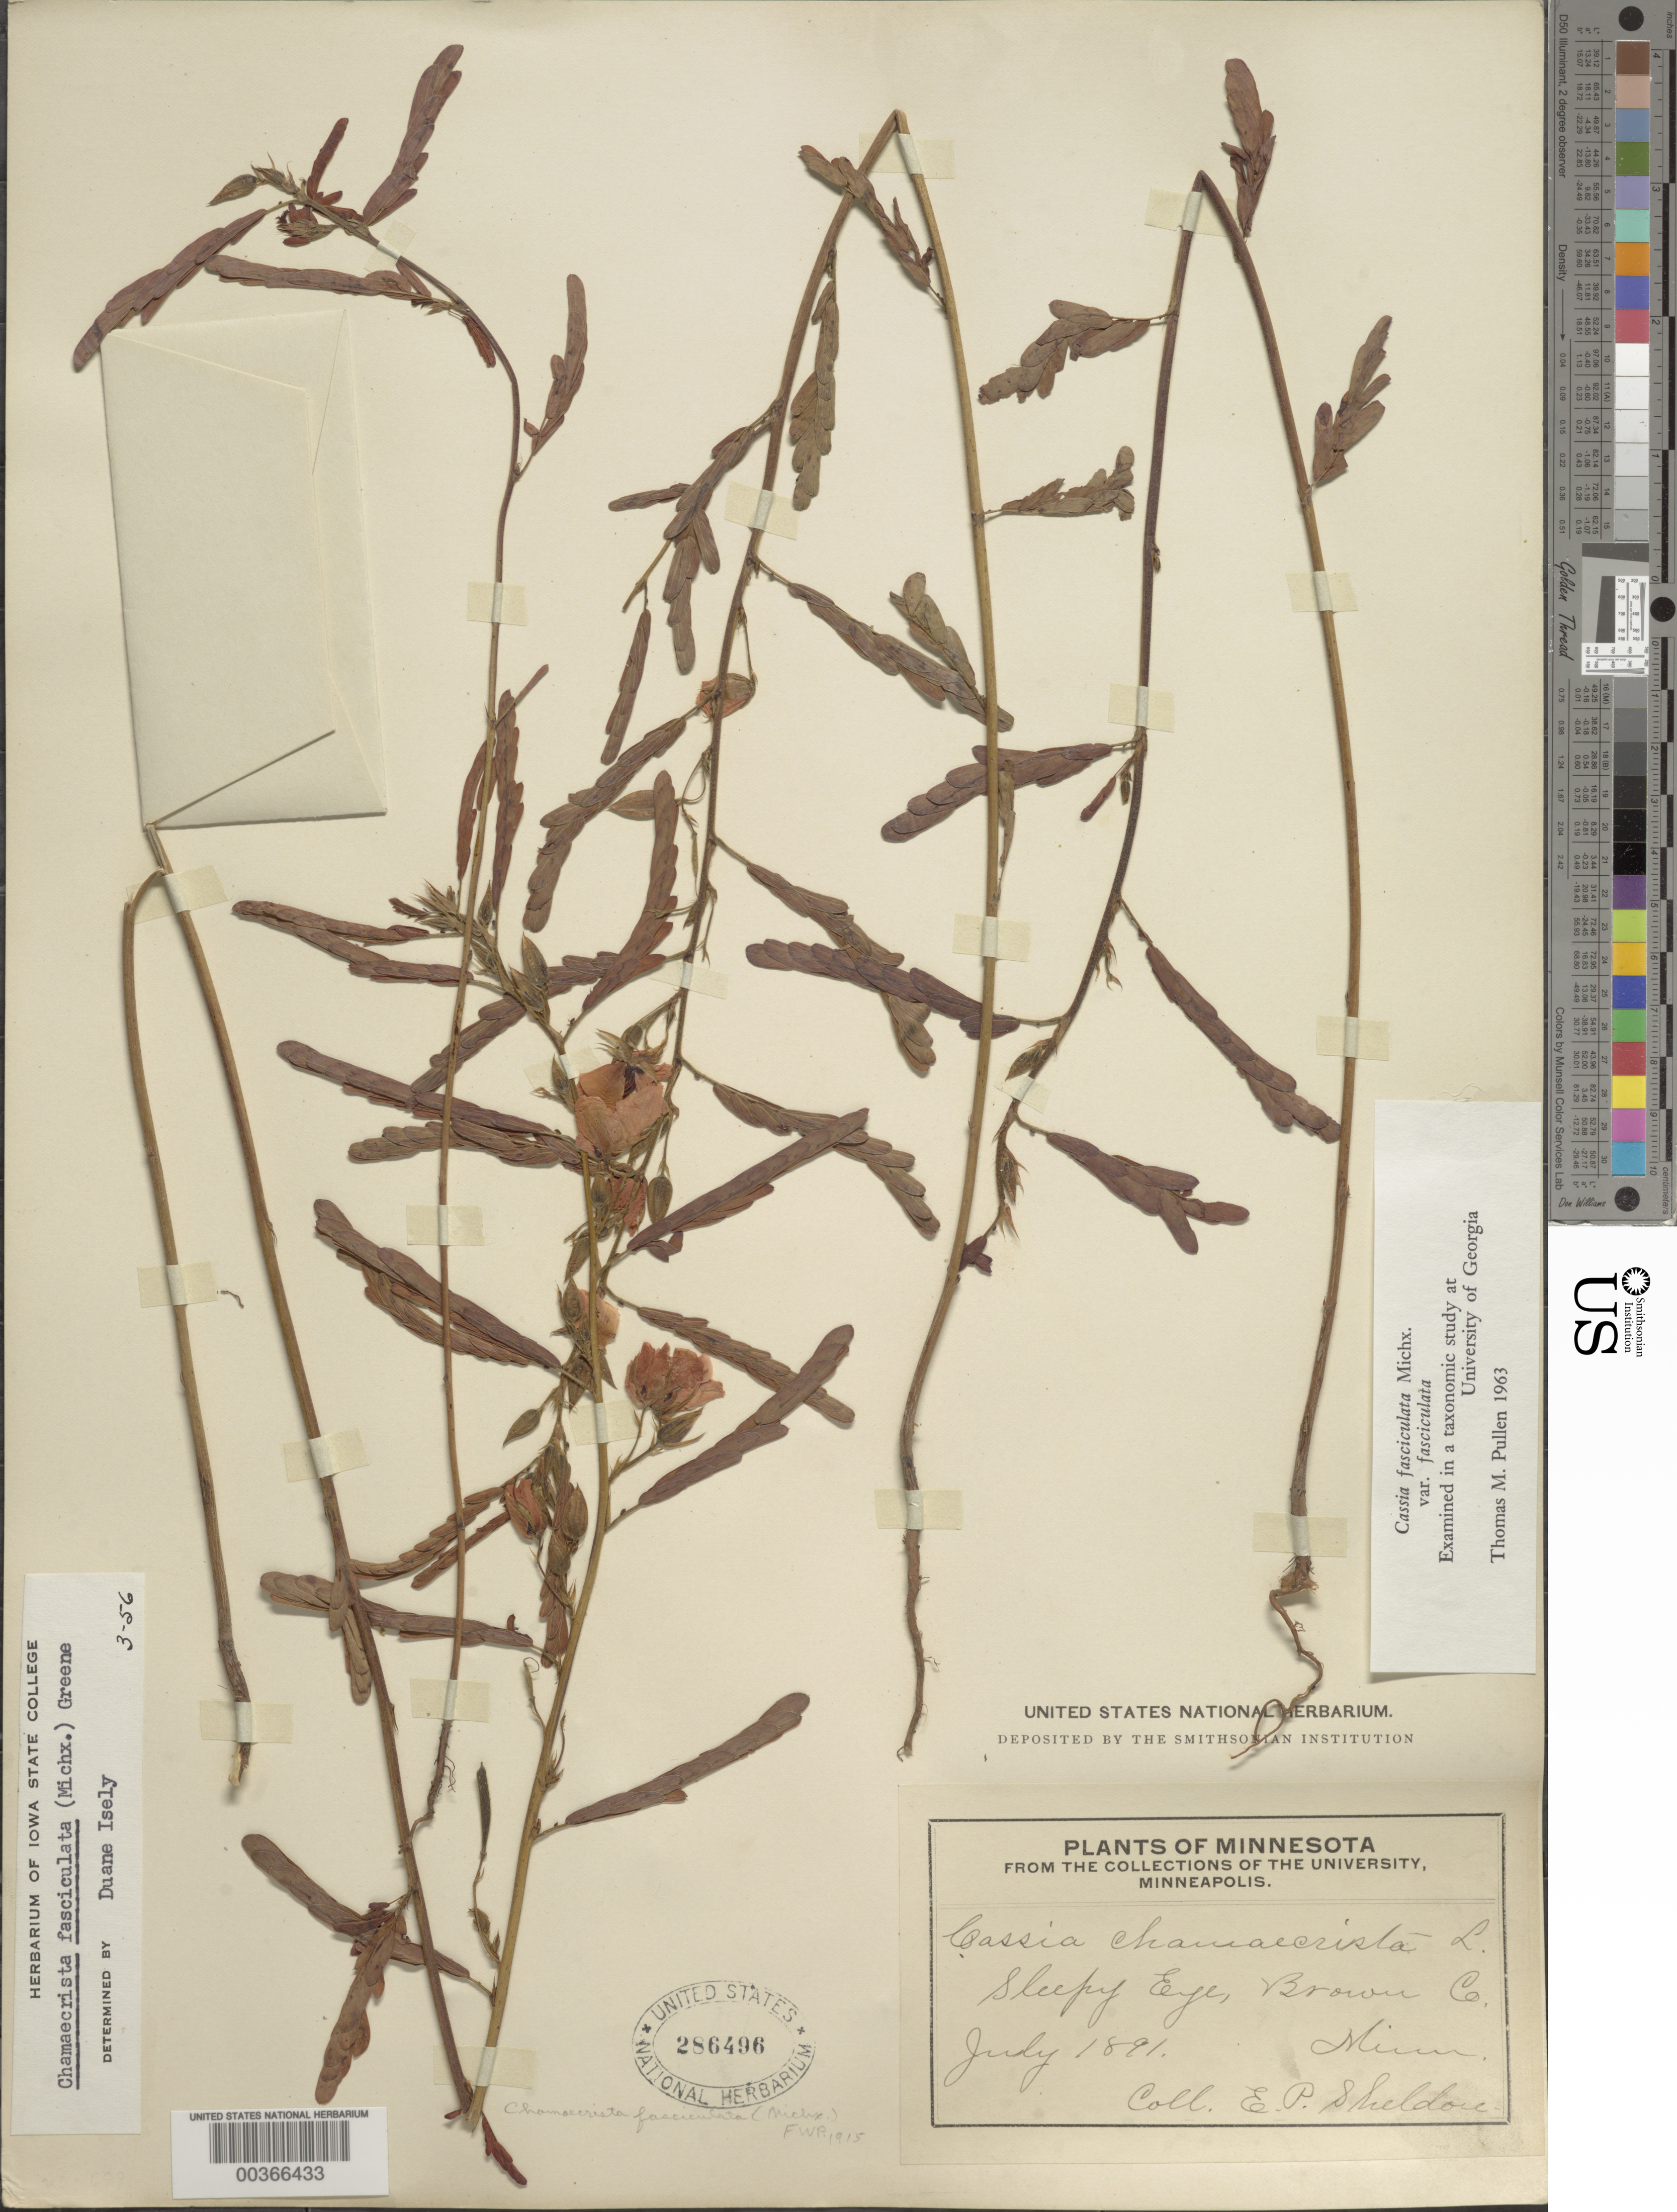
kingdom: Plantae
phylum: Tracheophyta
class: Magnoliopsida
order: Fabales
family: Fabaceae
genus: Chamaecrista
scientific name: Chamaecrista fasciculata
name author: (Michx.) Greene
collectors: E. Shelore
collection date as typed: Jul 1891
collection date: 1891-07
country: United States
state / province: Minnesota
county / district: Brown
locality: Sleepy eye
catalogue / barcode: US 286496